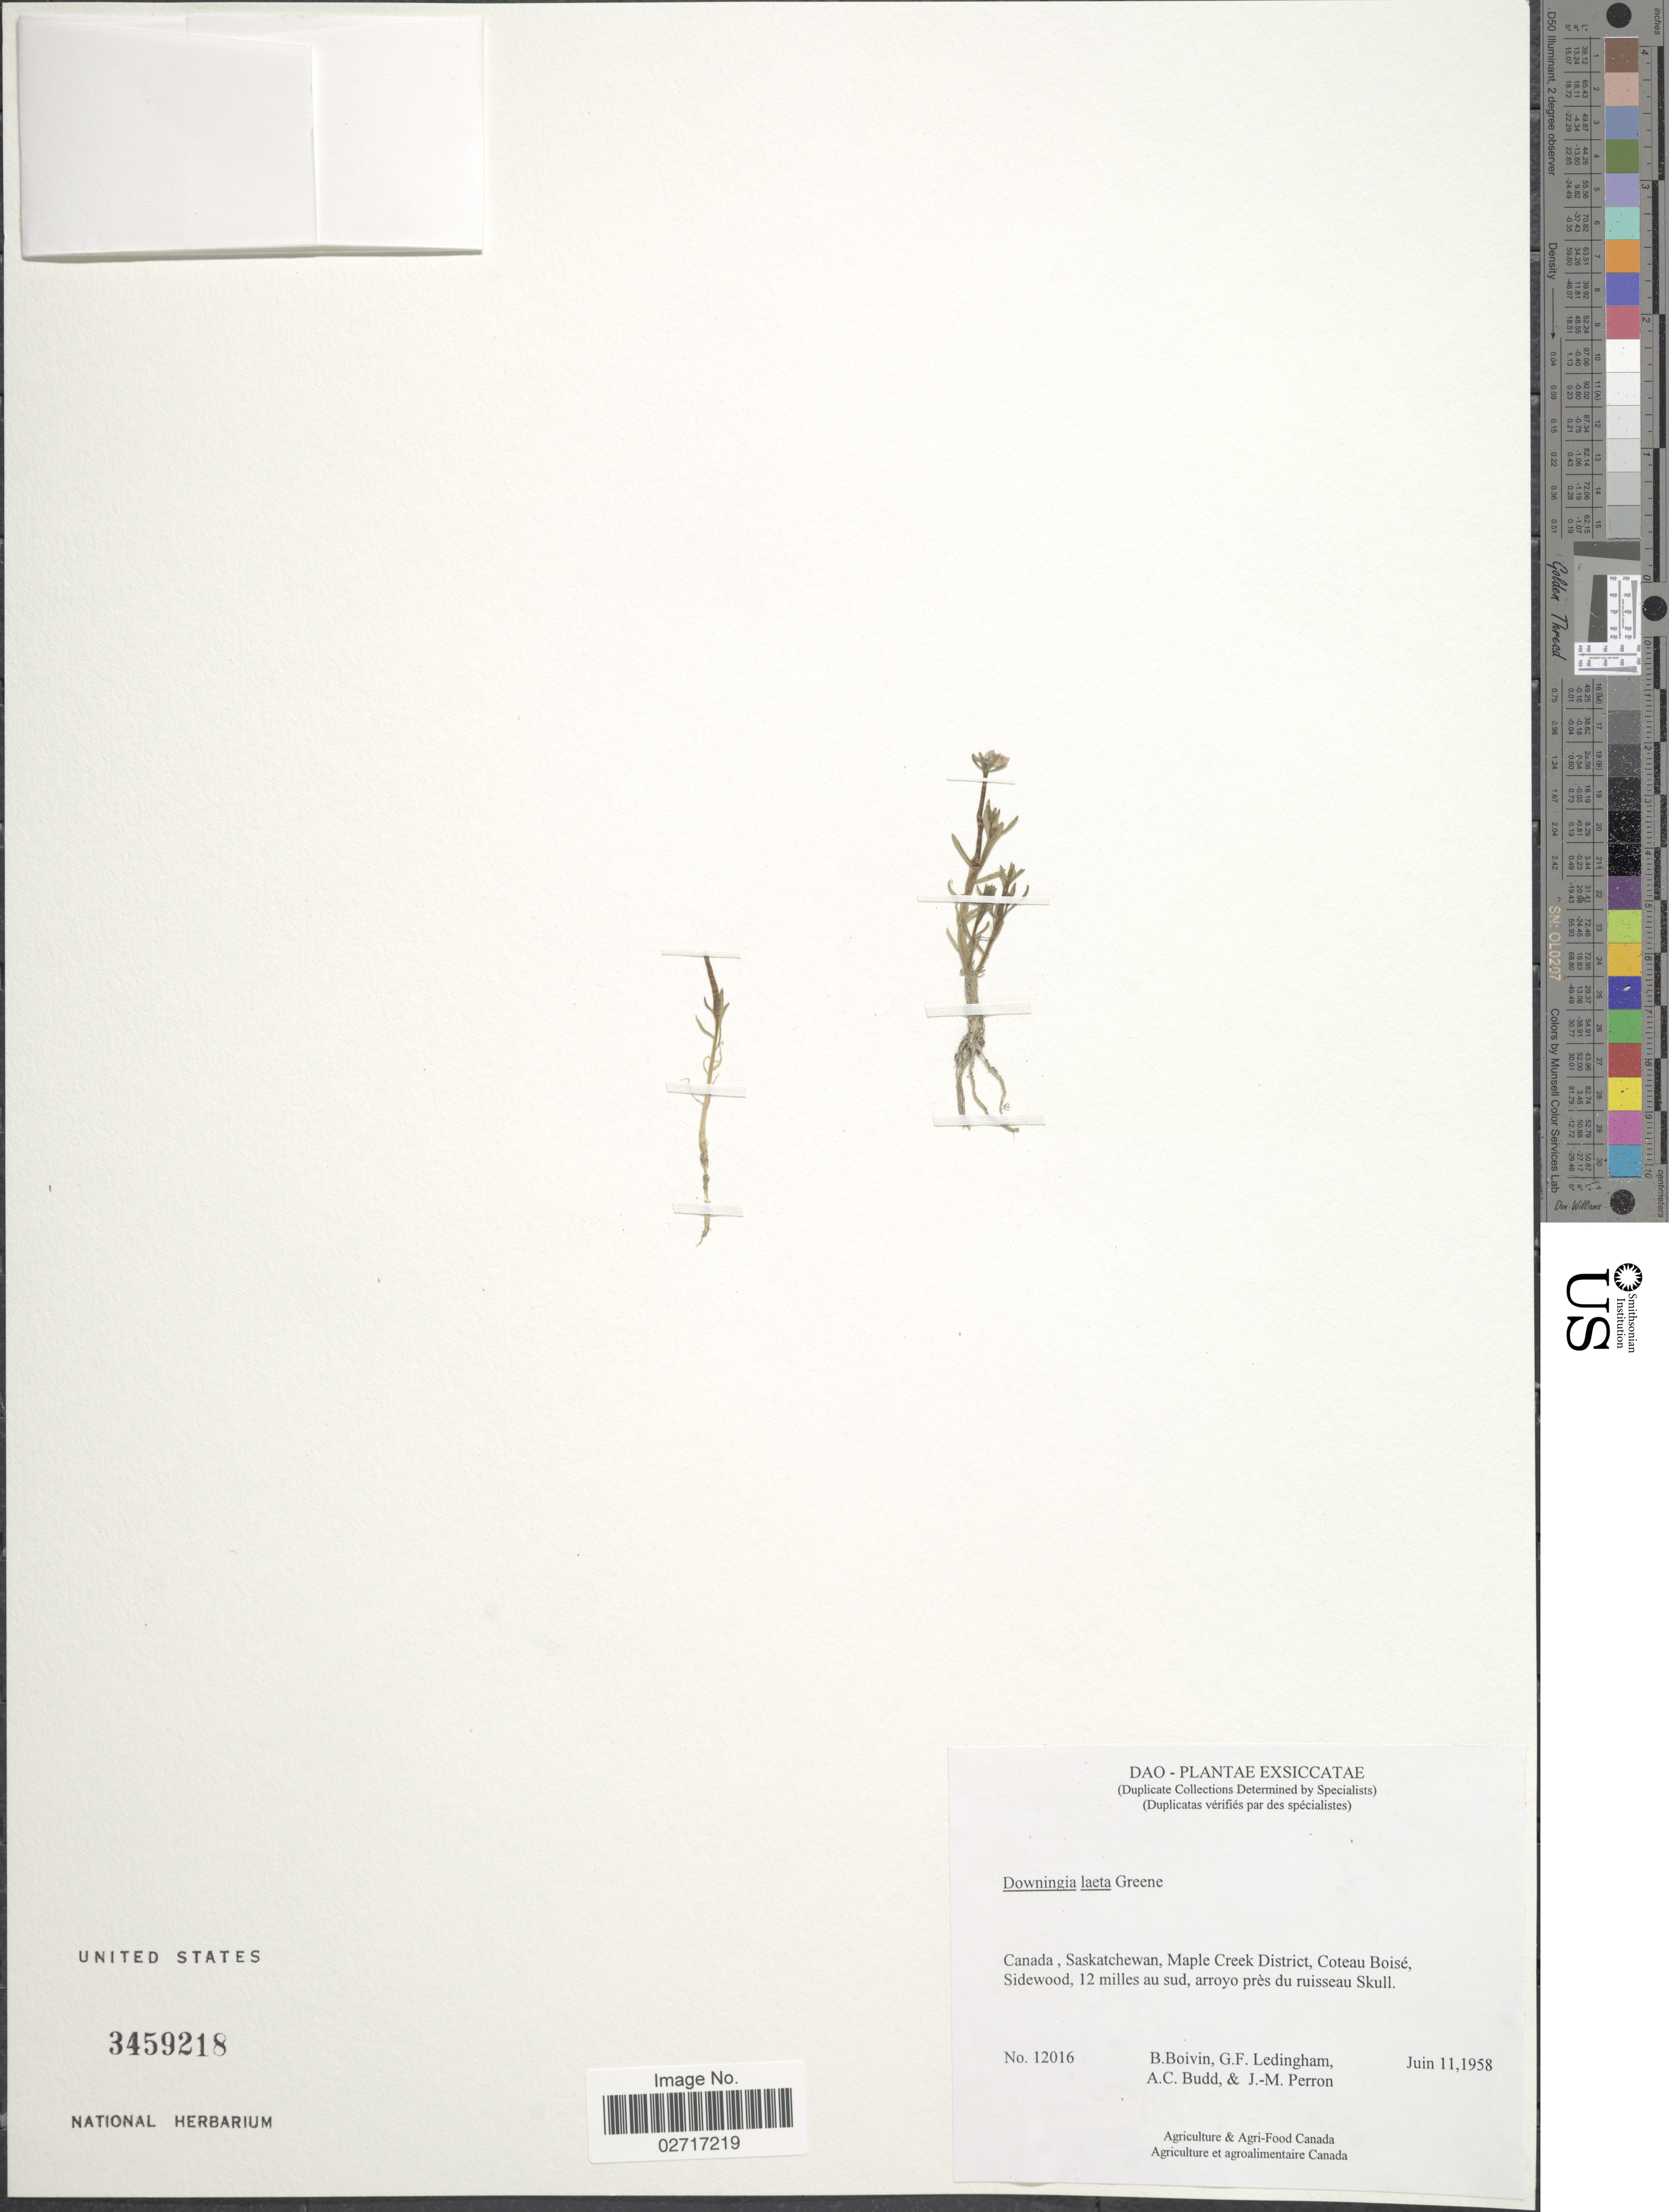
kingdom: Plantae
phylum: Tracheophyta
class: Magnoliopsida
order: Asterales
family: Campanulaceae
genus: Downingia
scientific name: Downingia laeta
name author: Greene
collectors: J. R. B. Boivin, G. Ledingham, A. Budd & J. Perron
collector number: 12016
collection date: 1958-06-11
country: Canada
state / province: Saskatchewan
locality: Maple Creek District, Coteau Boise, Sidewood, 12 miles au sud, arroyo pres du ruisseau Skull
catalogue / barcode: US 3459218